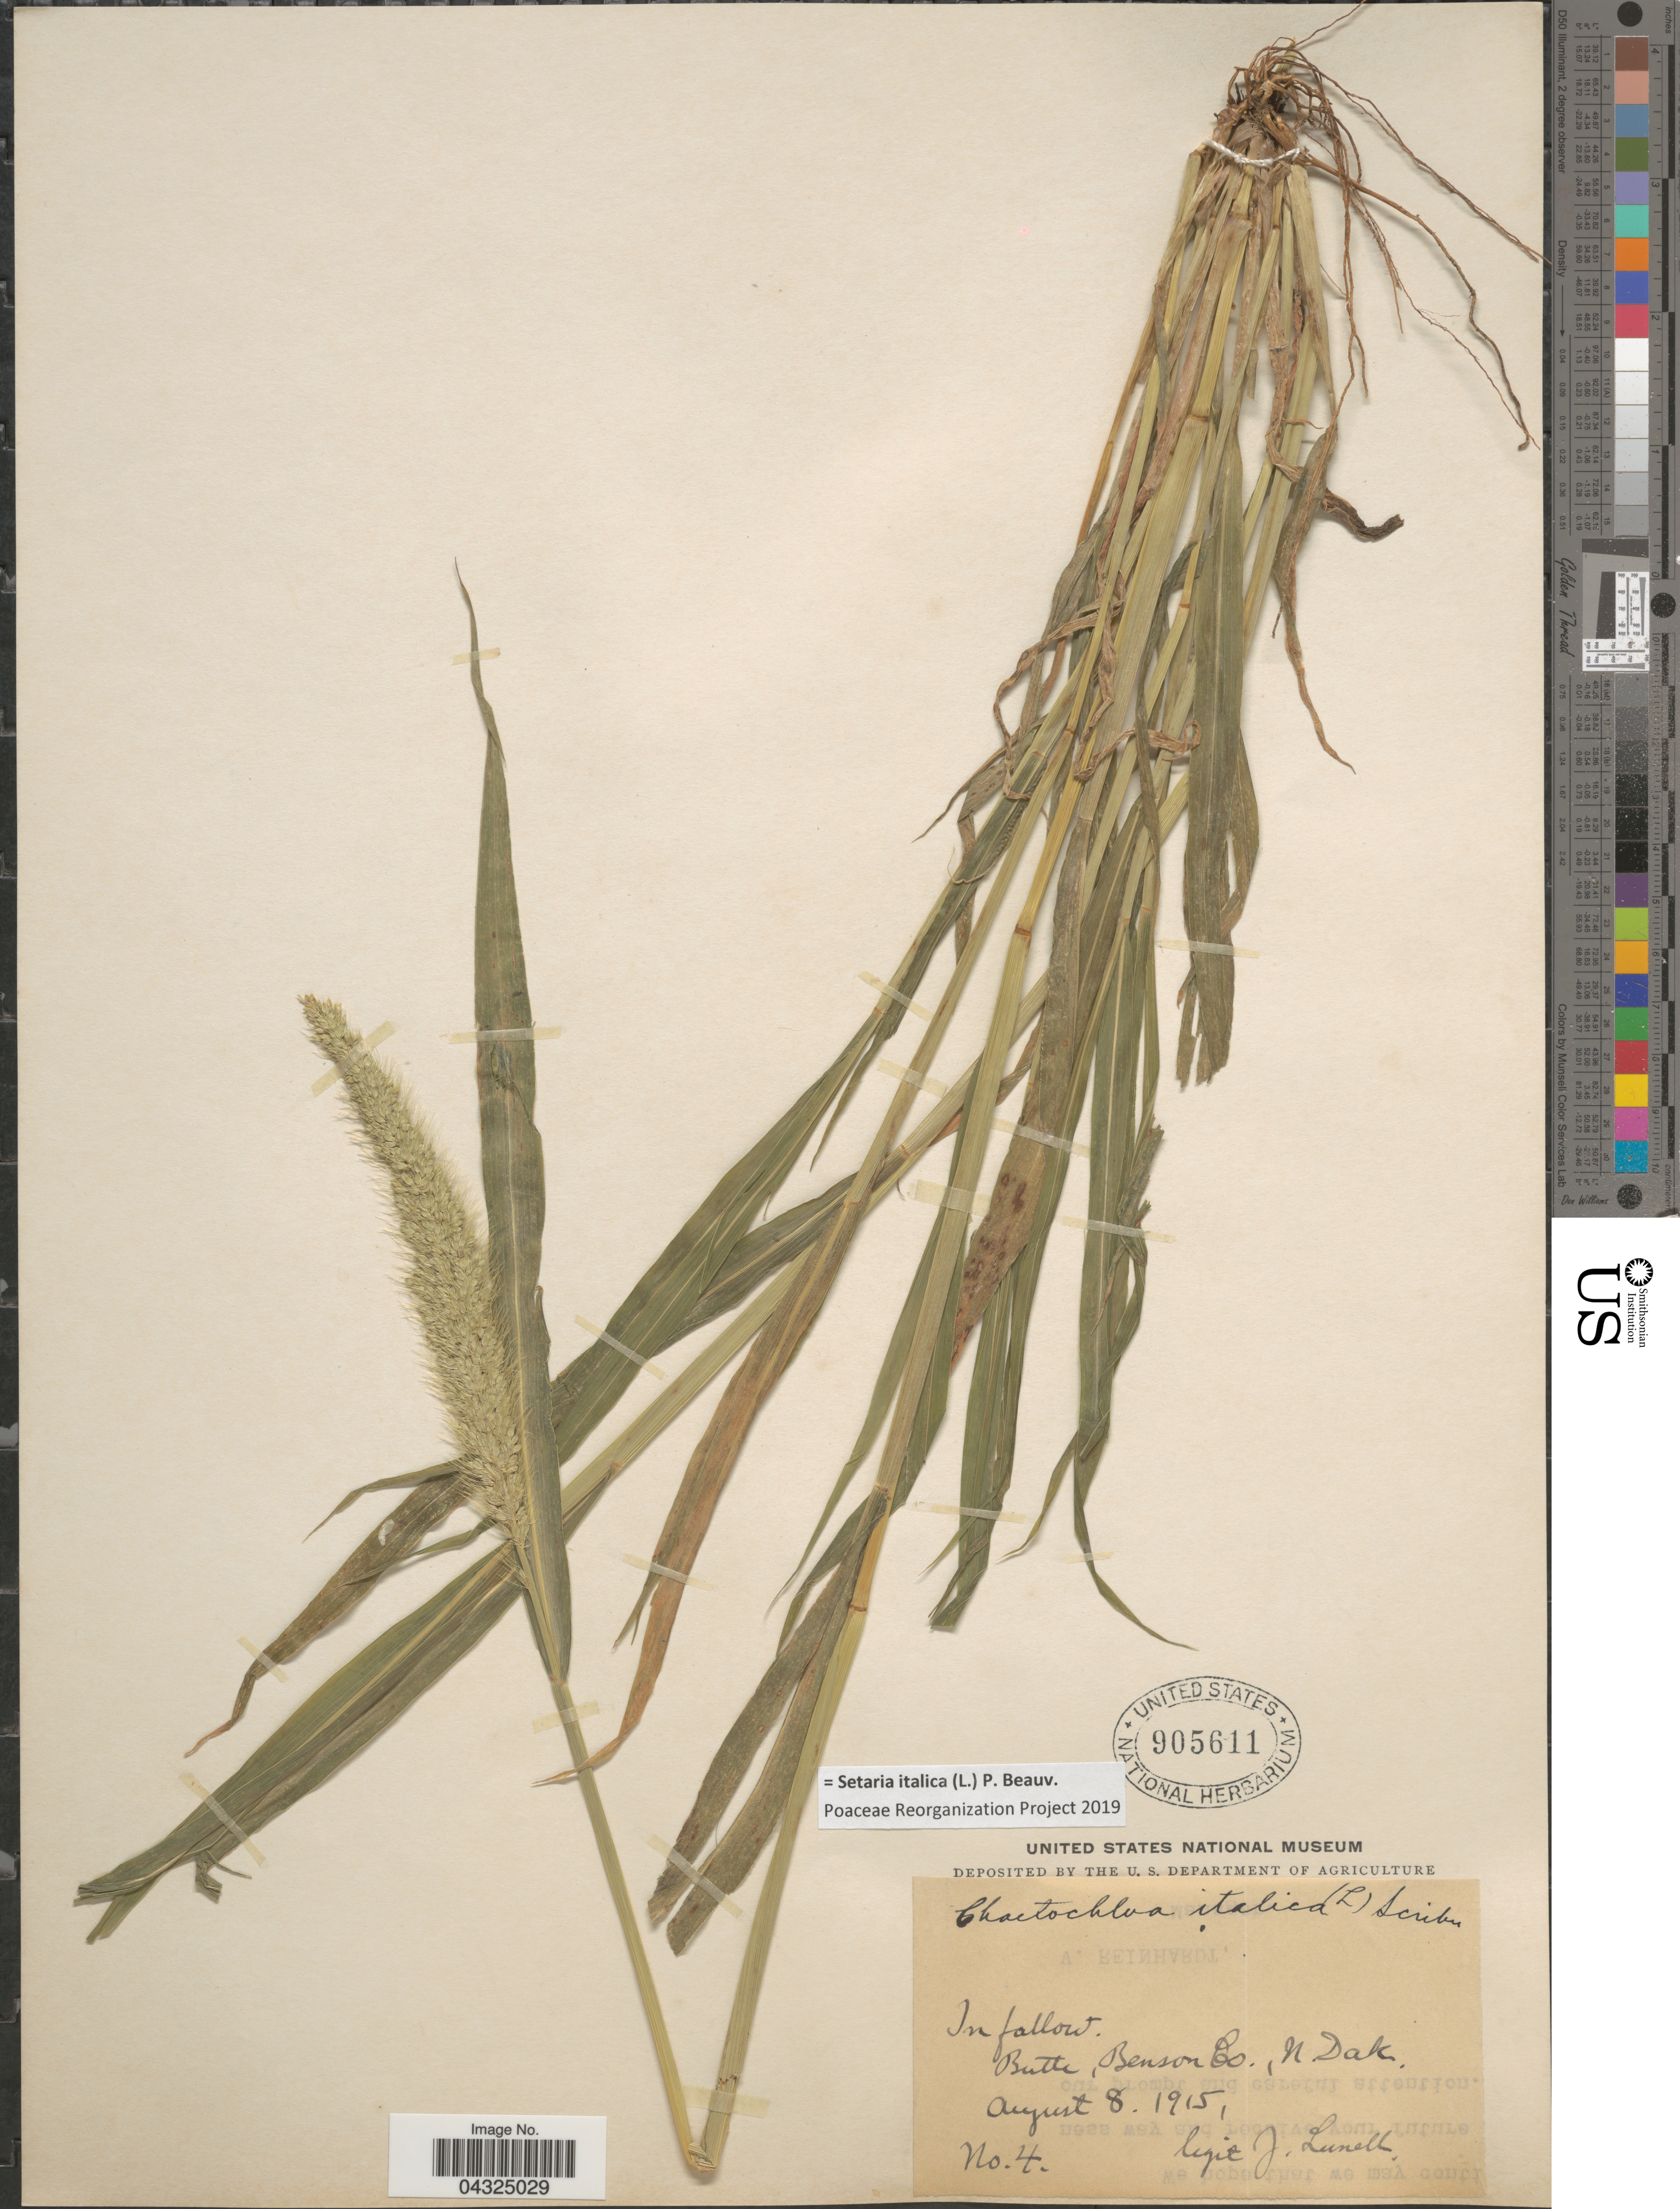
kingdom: Plantae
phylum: Tracheophyta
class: Liliopsida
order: Poales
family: Poaceae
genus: Setaria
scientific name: Setaria italica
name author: (L.) P. Beauv.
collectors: J. Lundell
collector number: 4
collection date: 1915-08-08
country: United States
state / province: North Dakota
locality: In follow. Butte, Benson Co.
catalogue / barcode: US 905611